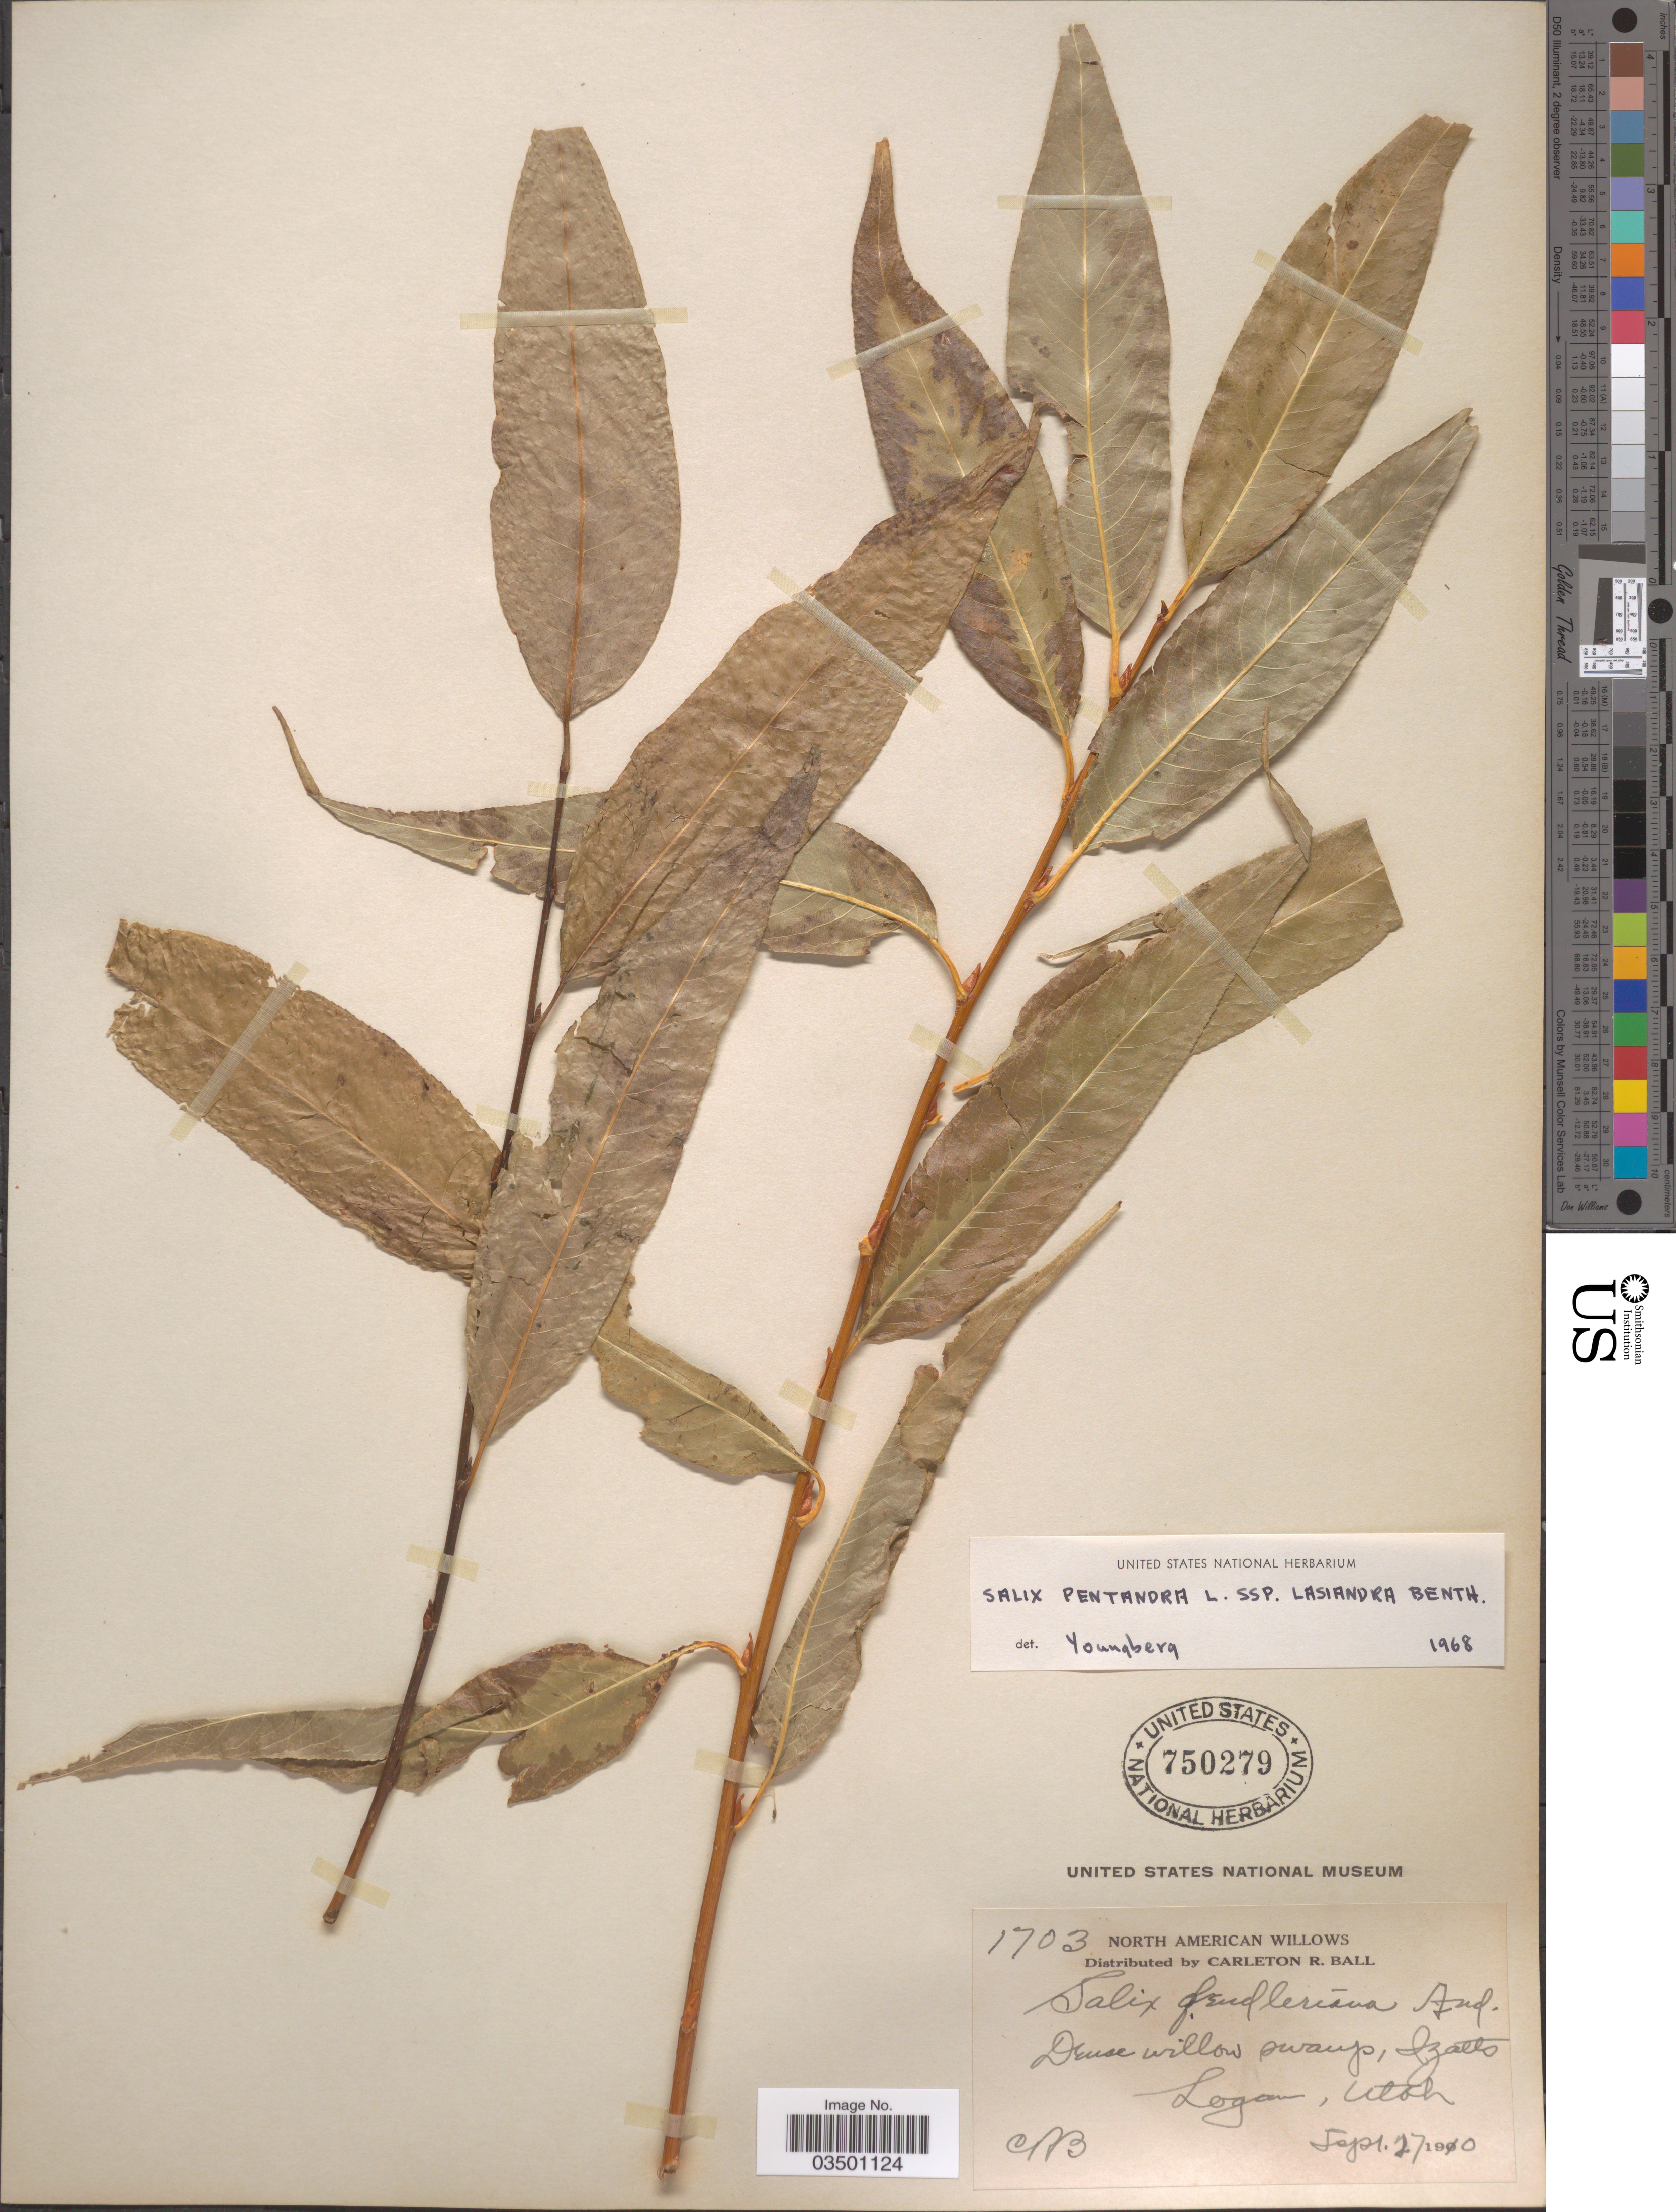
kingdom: Plantae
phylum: Tracheophyta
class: Magnoliopsida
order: Malpighiales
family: Salicaceae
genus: Salix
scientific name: Salix lasiandra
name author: Benth.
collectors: C. R. Ball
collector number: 1703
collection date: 1910-09-27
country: United States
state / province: Utah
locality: Izatts, Logan.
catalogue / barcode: US 750279